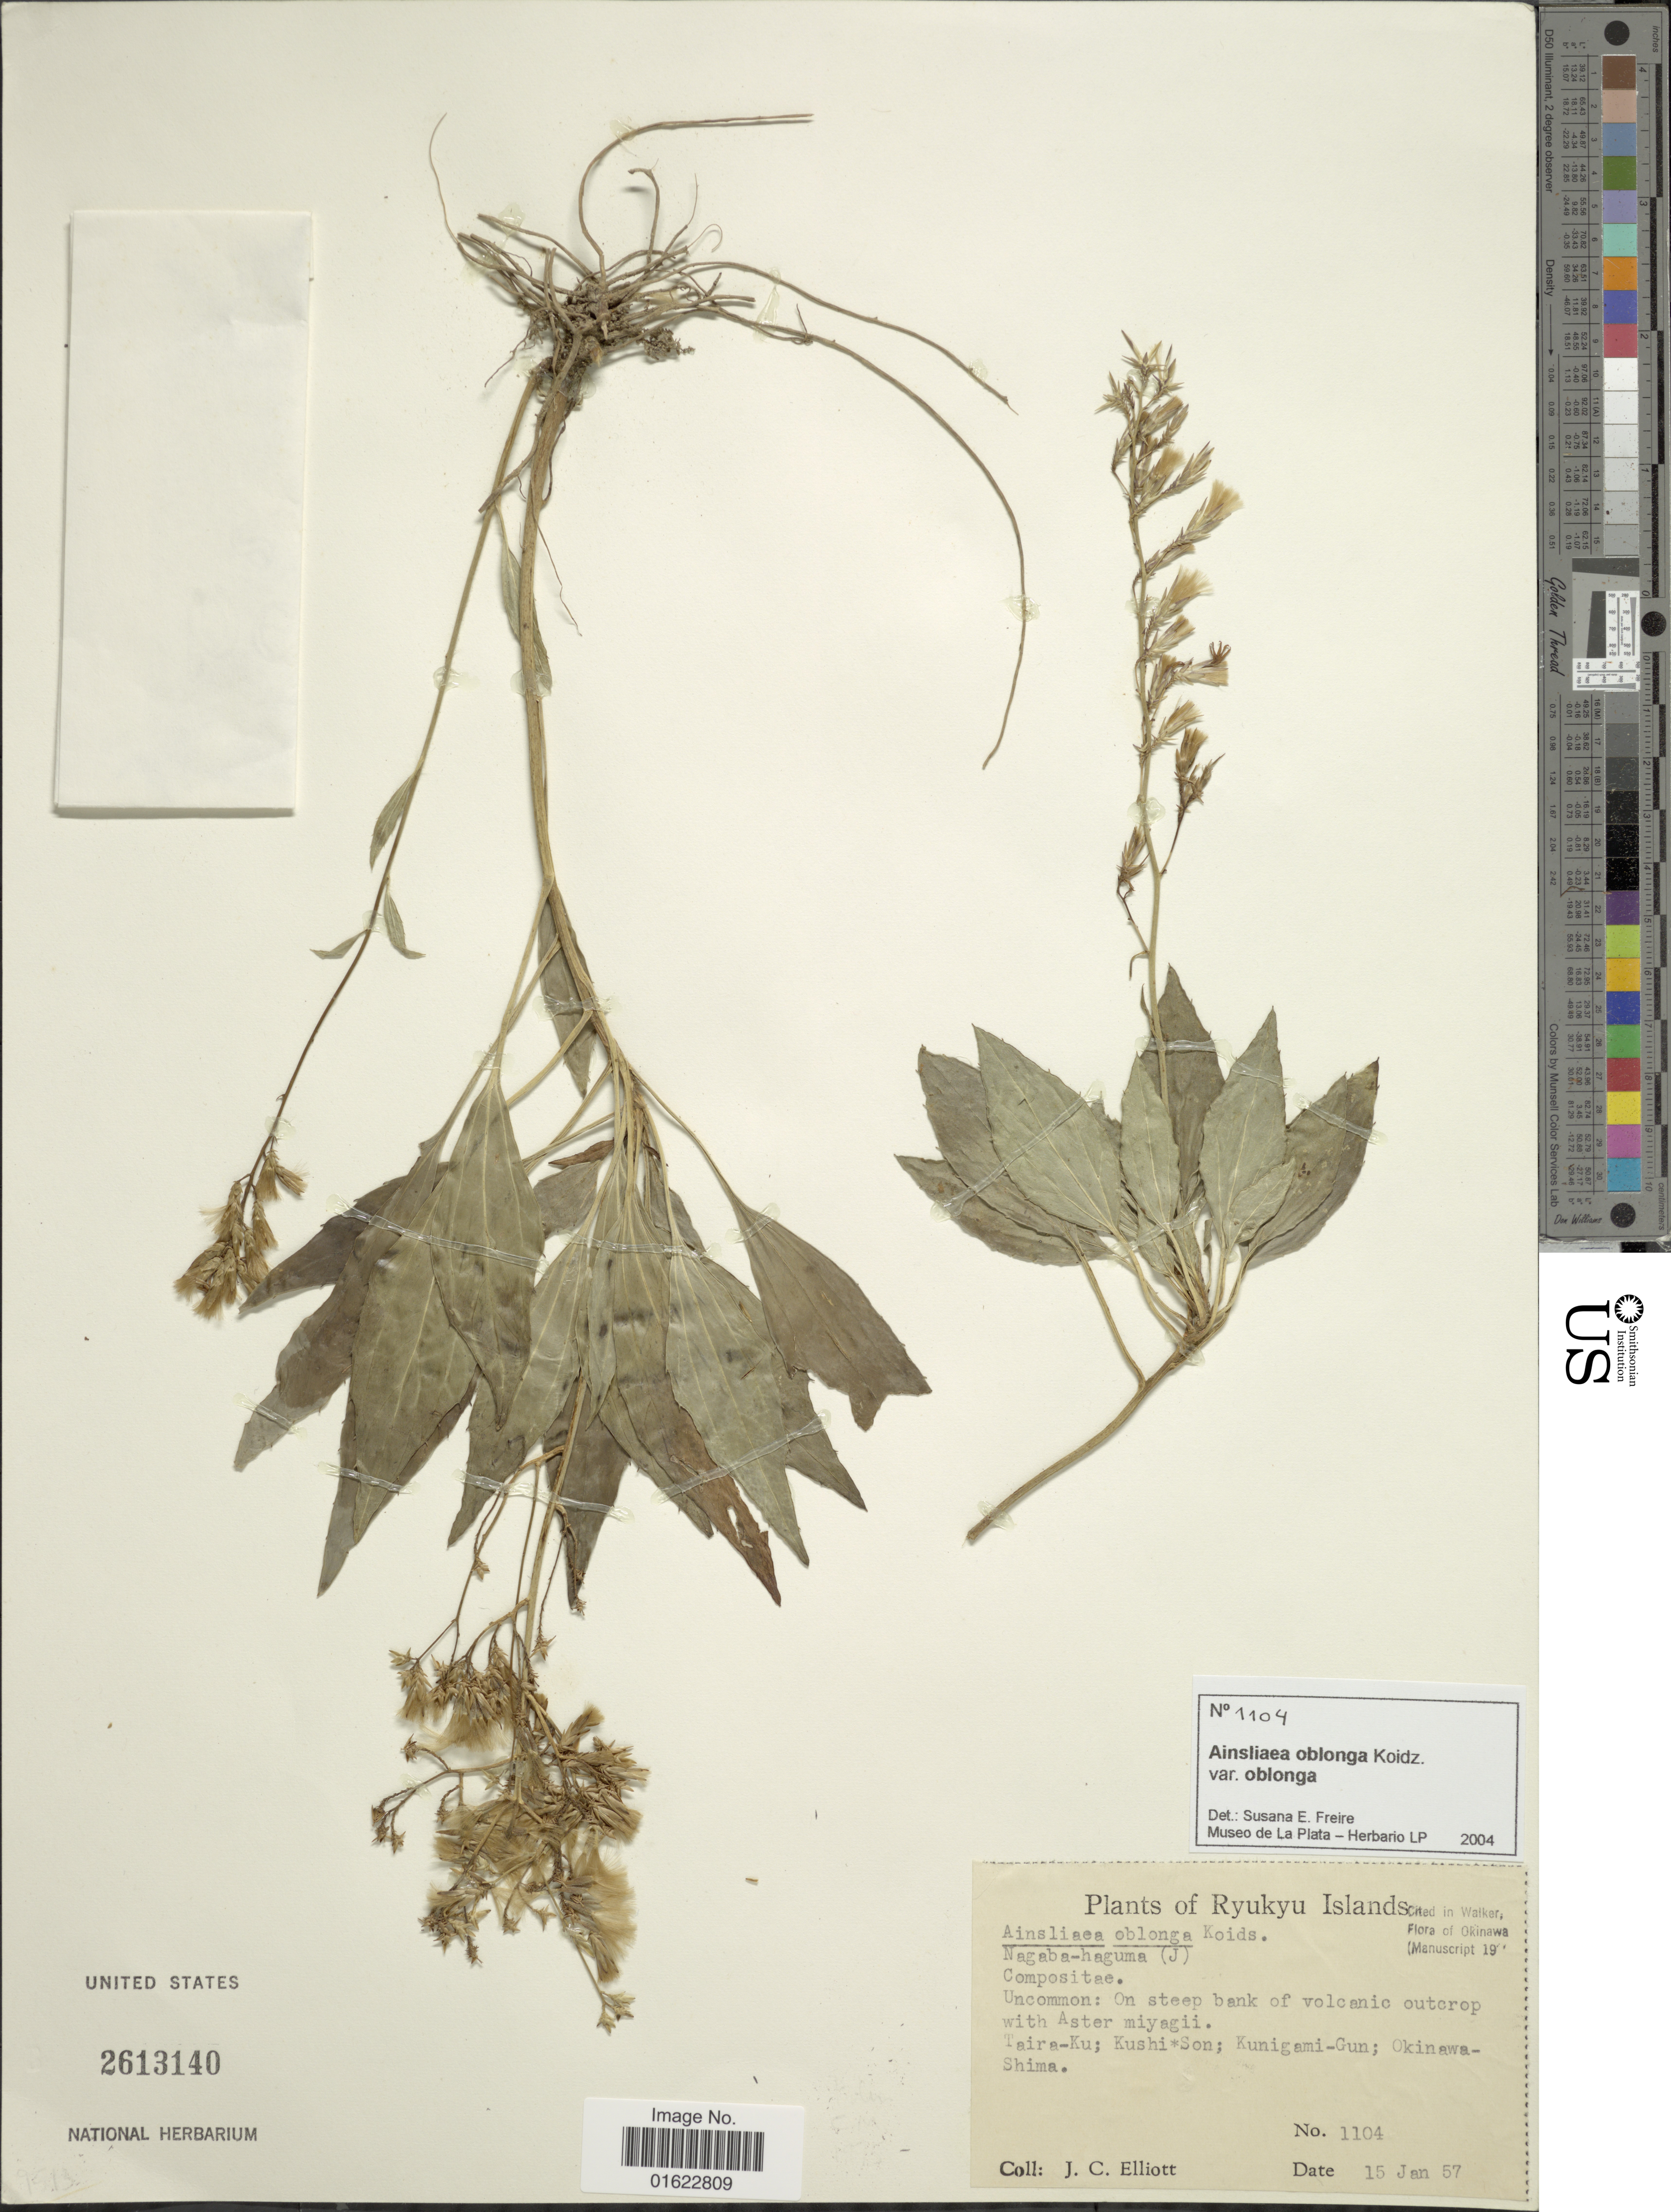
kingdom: Plantae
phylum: Tracheophyta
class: Magnoliopsida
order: Asterales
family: Asteraceae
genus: Ainsliaea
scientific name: Ainsliaea oblonga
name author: Koidz.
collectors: J. Elliot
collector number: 1104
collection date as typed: Transcribed d/m/y: 15/1/57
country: Japan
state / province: Okinawa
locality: Ryukyu Islands. Taira-Ku; Kushi-Son; Kunigami-Gun; Okinawa-shima.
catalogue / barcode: US 2613140